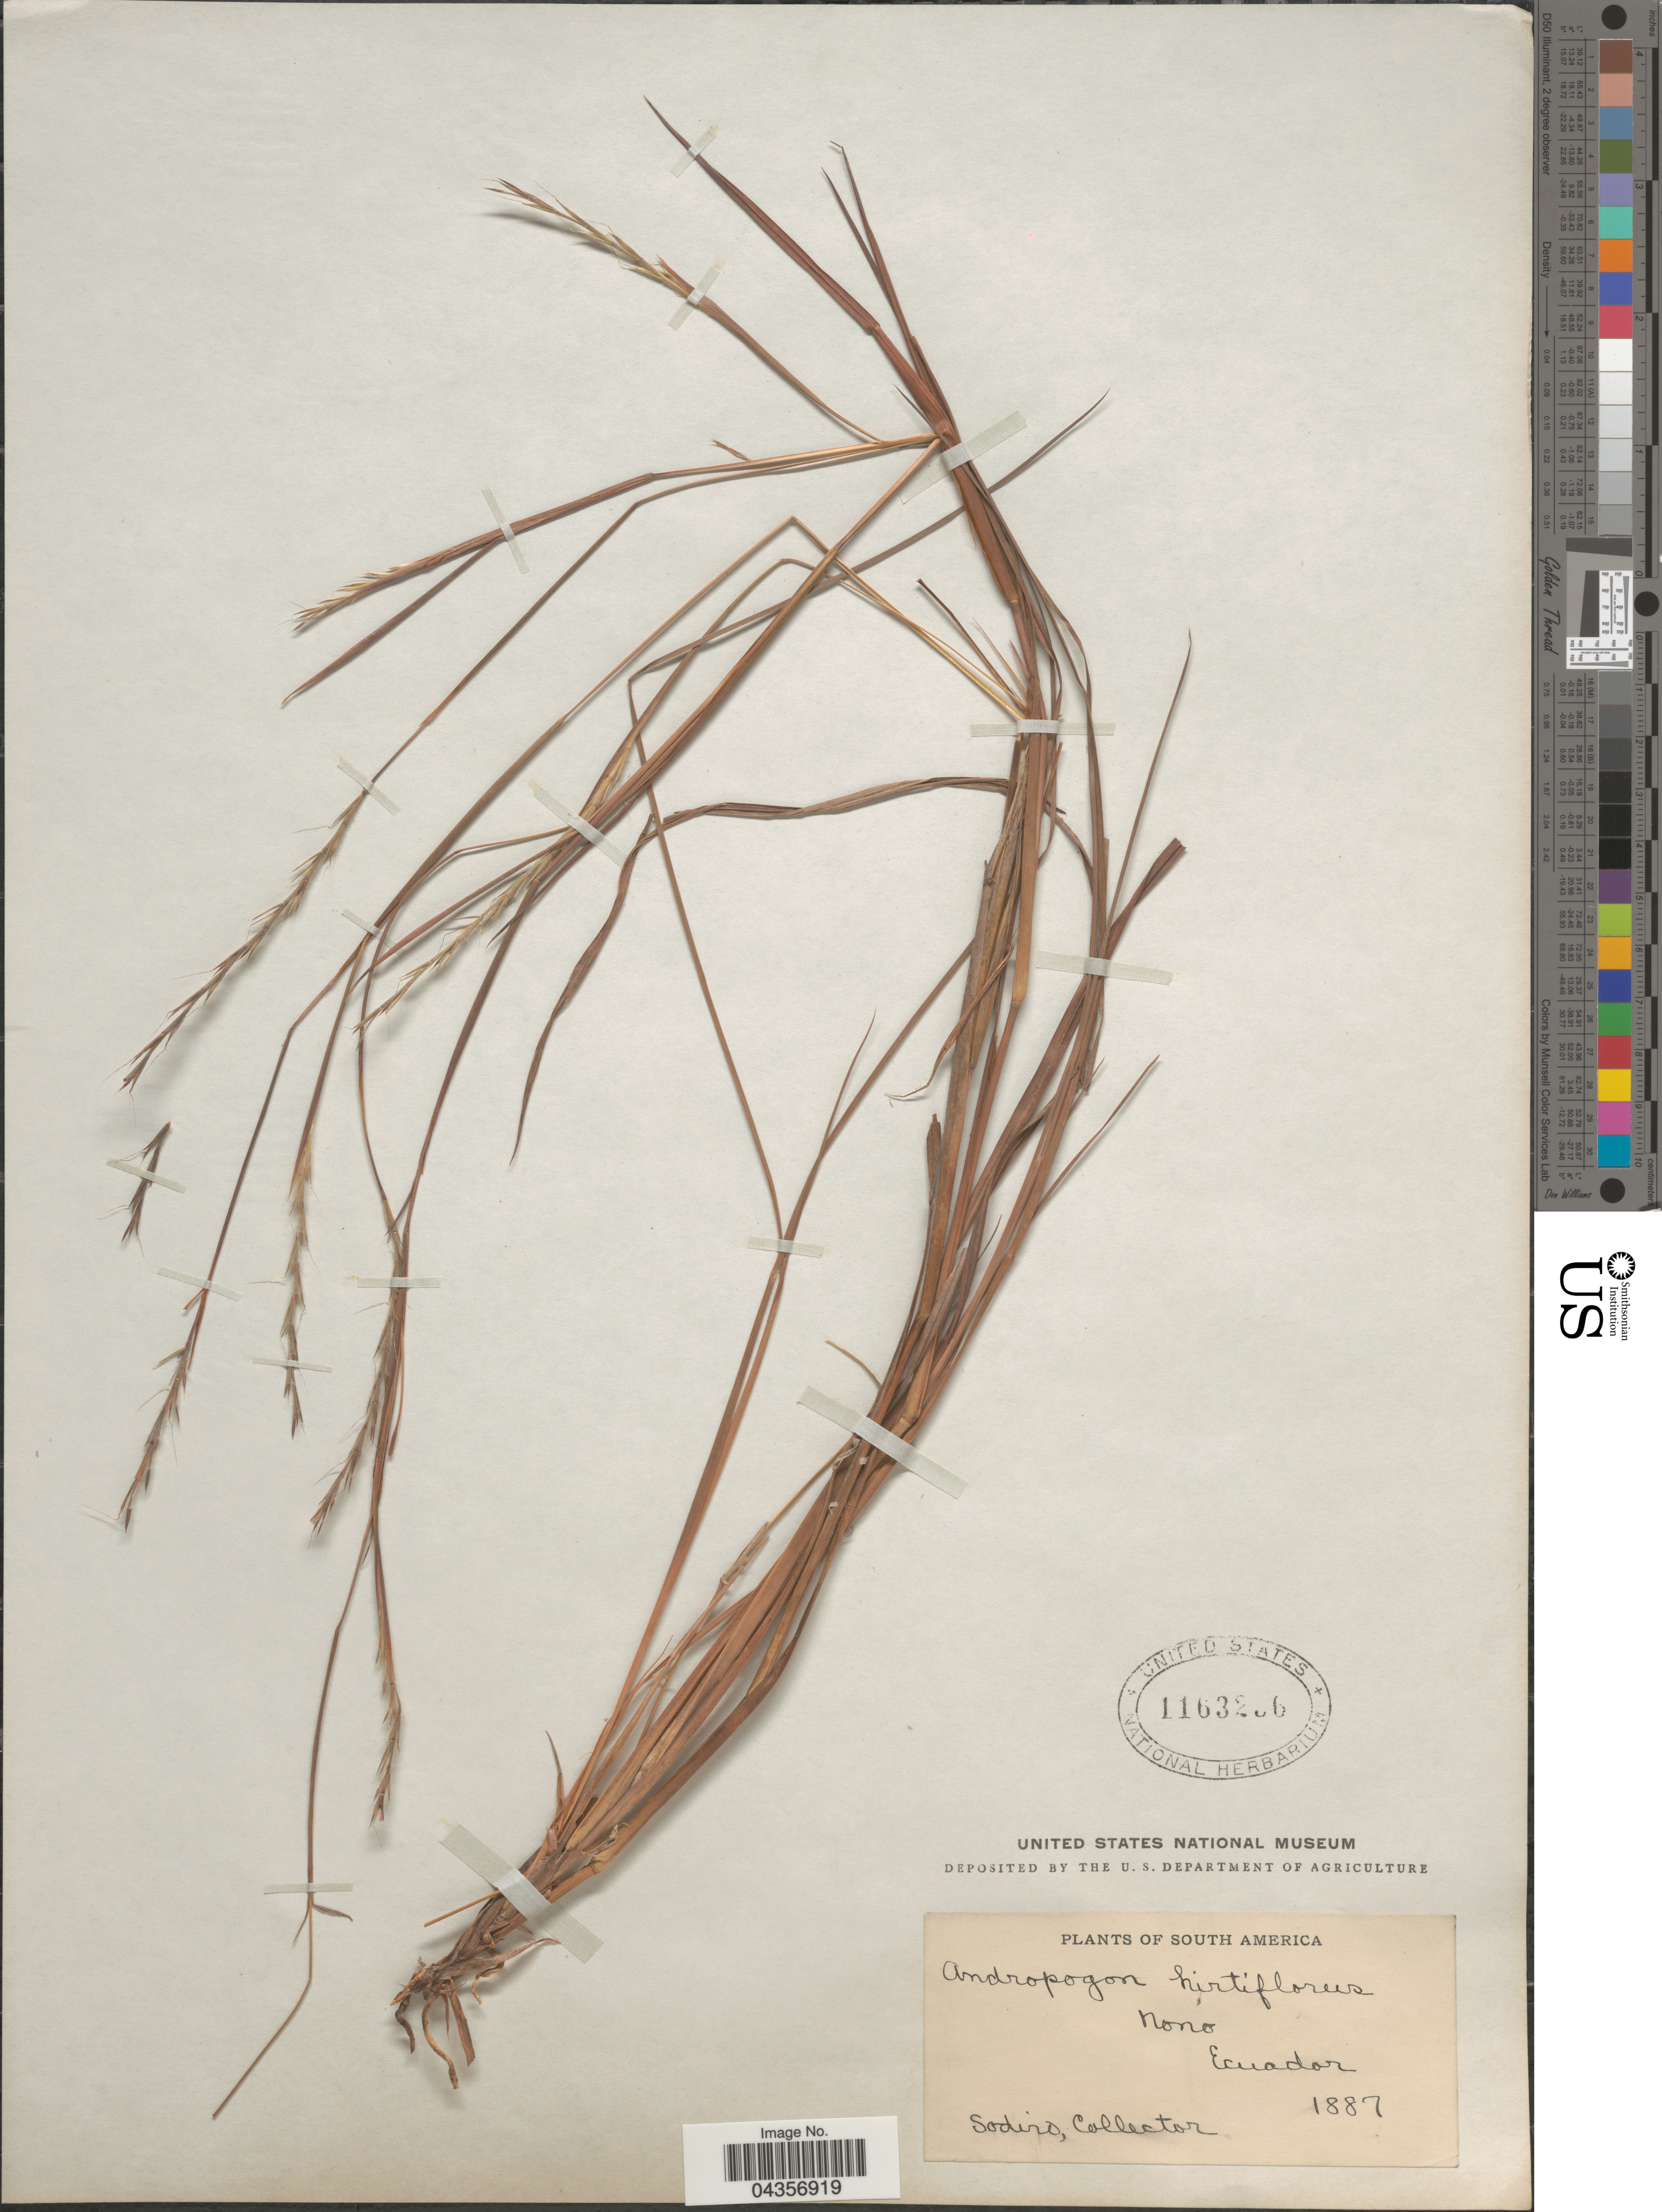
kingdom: Plantae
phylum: Tracheophyta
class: Liliopsida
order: Poales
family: Poaceae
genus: Schizachyrium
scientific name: Schizachyrium sanguineum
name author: (Retz.) Alston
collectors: Sodiro, --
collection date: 1887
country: Ecuador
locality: Nono.